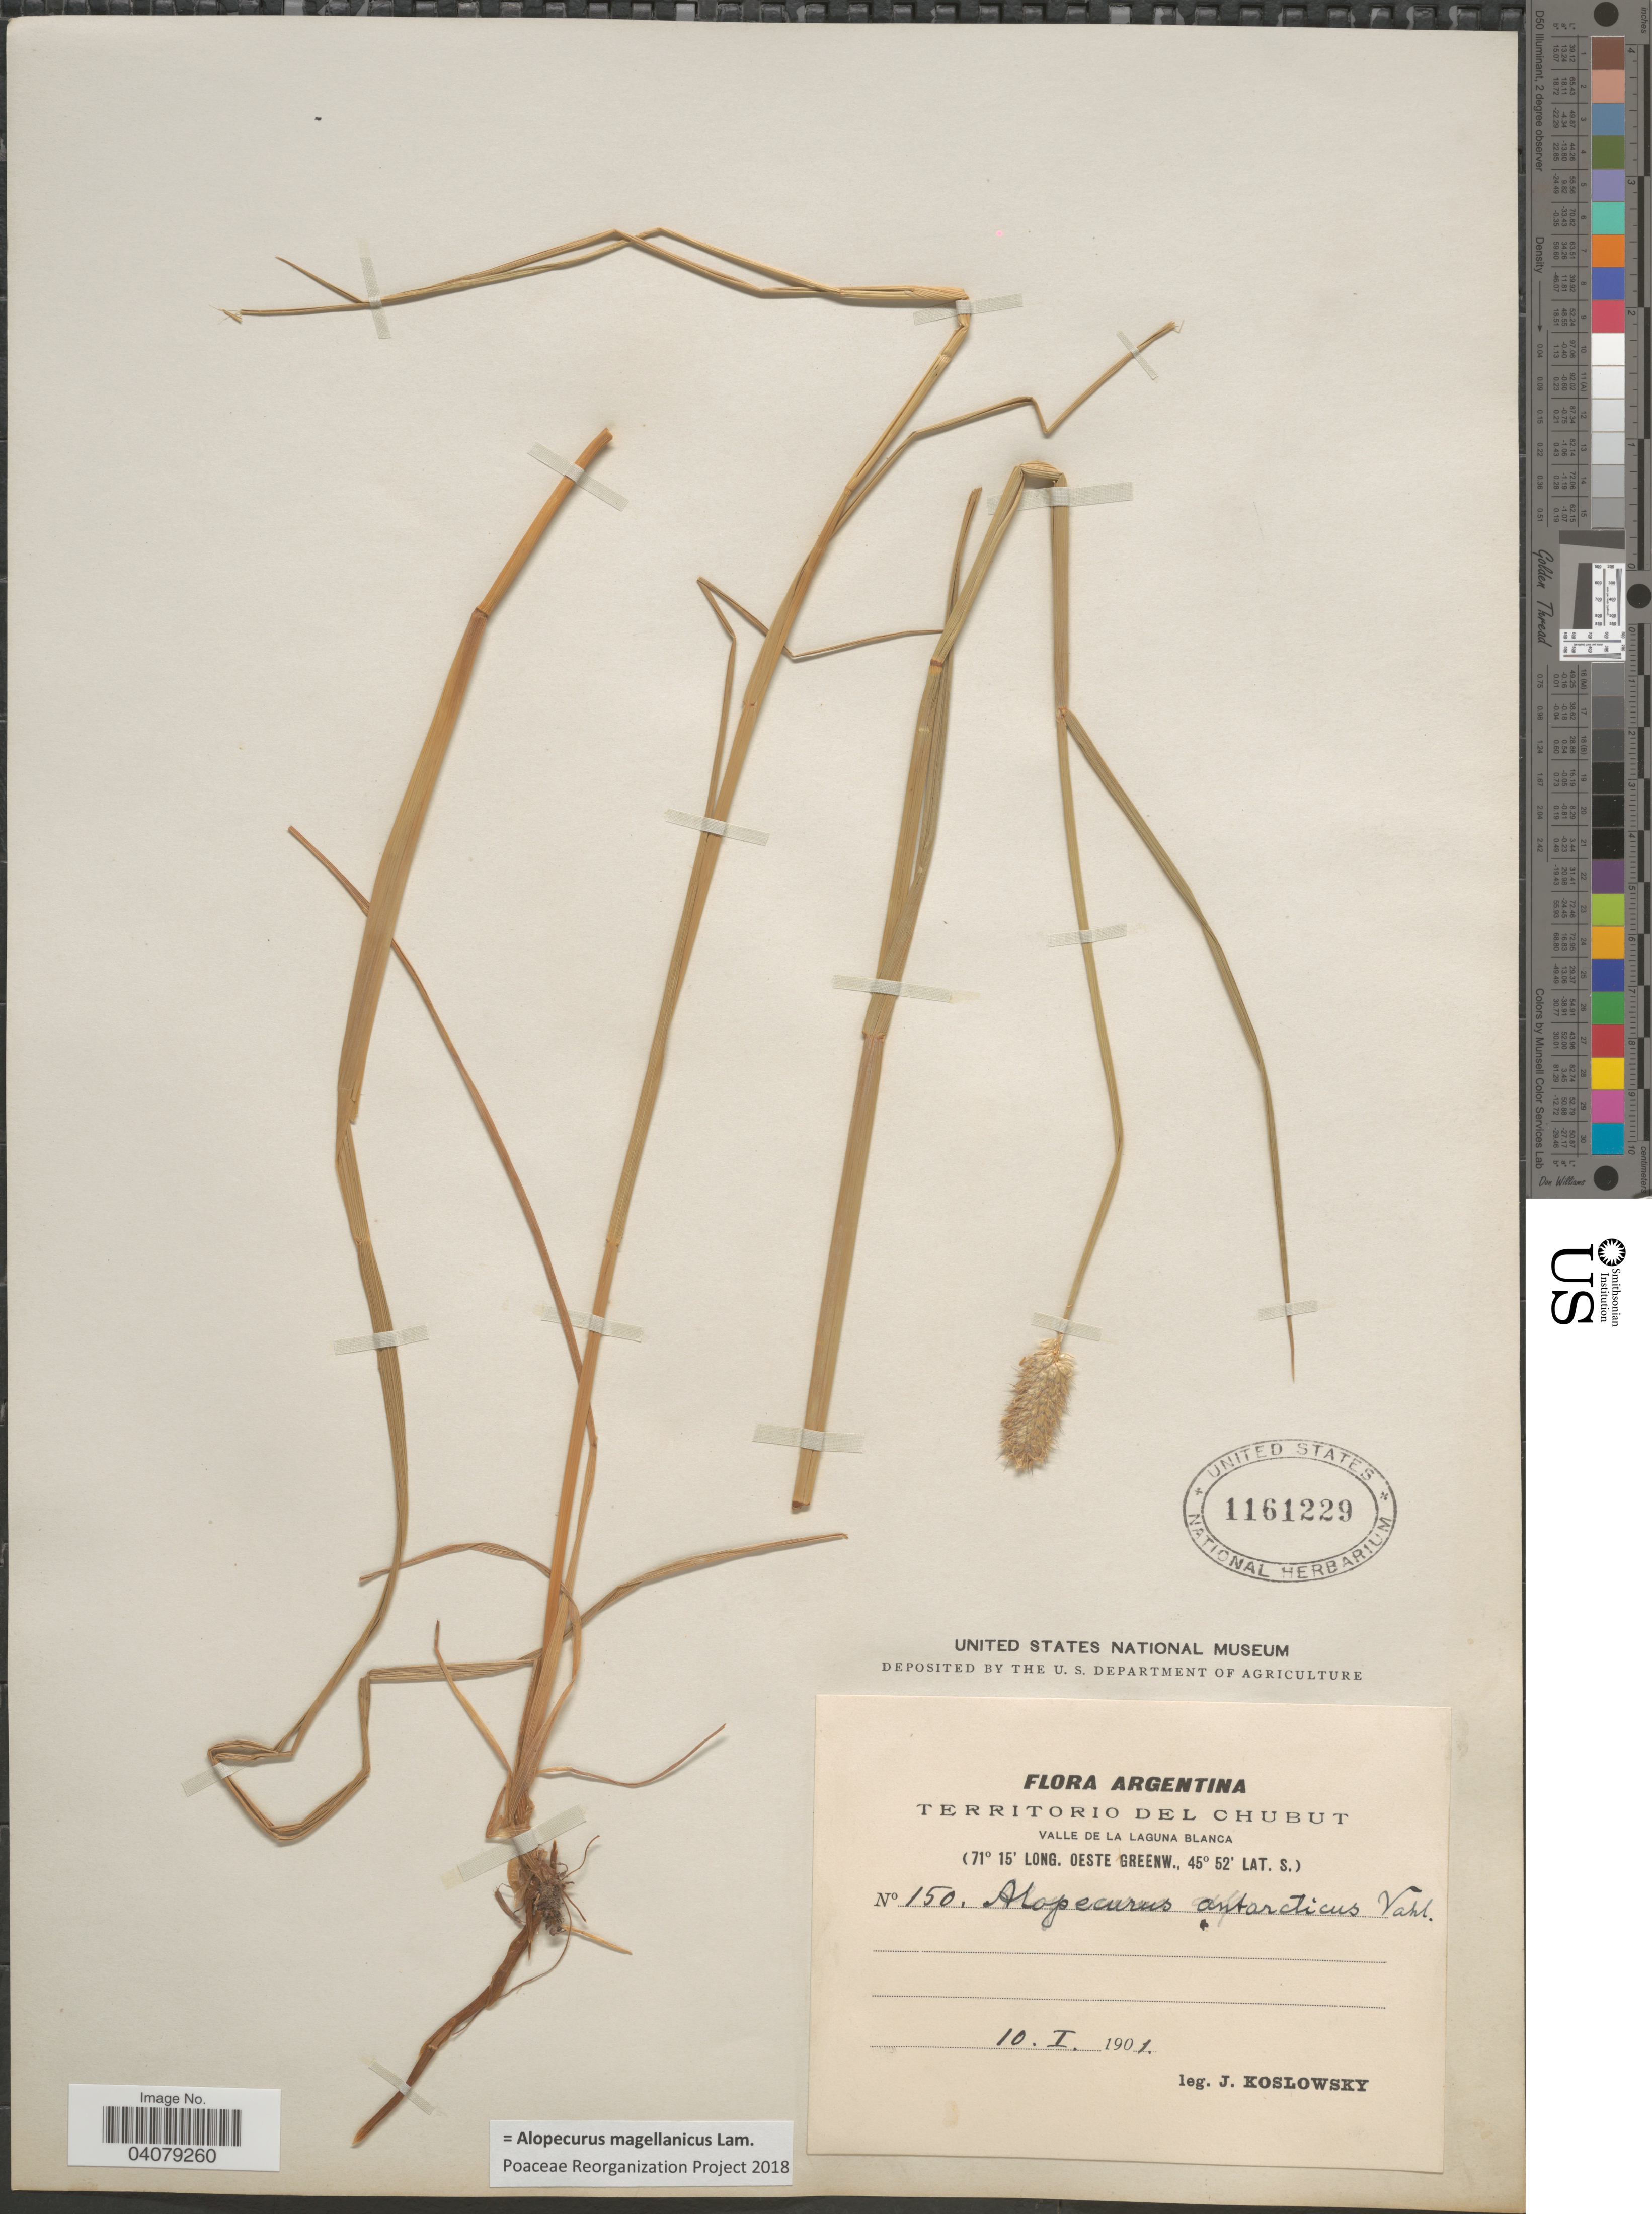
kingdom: Plantae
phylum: Tracheophyta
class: Liliopsida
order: Poales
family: Poaceae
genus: Alopecurus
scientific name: Alopecurus magellanicus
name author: Lam.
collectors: J. Koslowsky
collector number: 150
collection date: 1901-01-10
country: Argentina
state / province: Chubut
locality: Valle de la Laguna Blanca.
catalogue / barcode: US 1161229